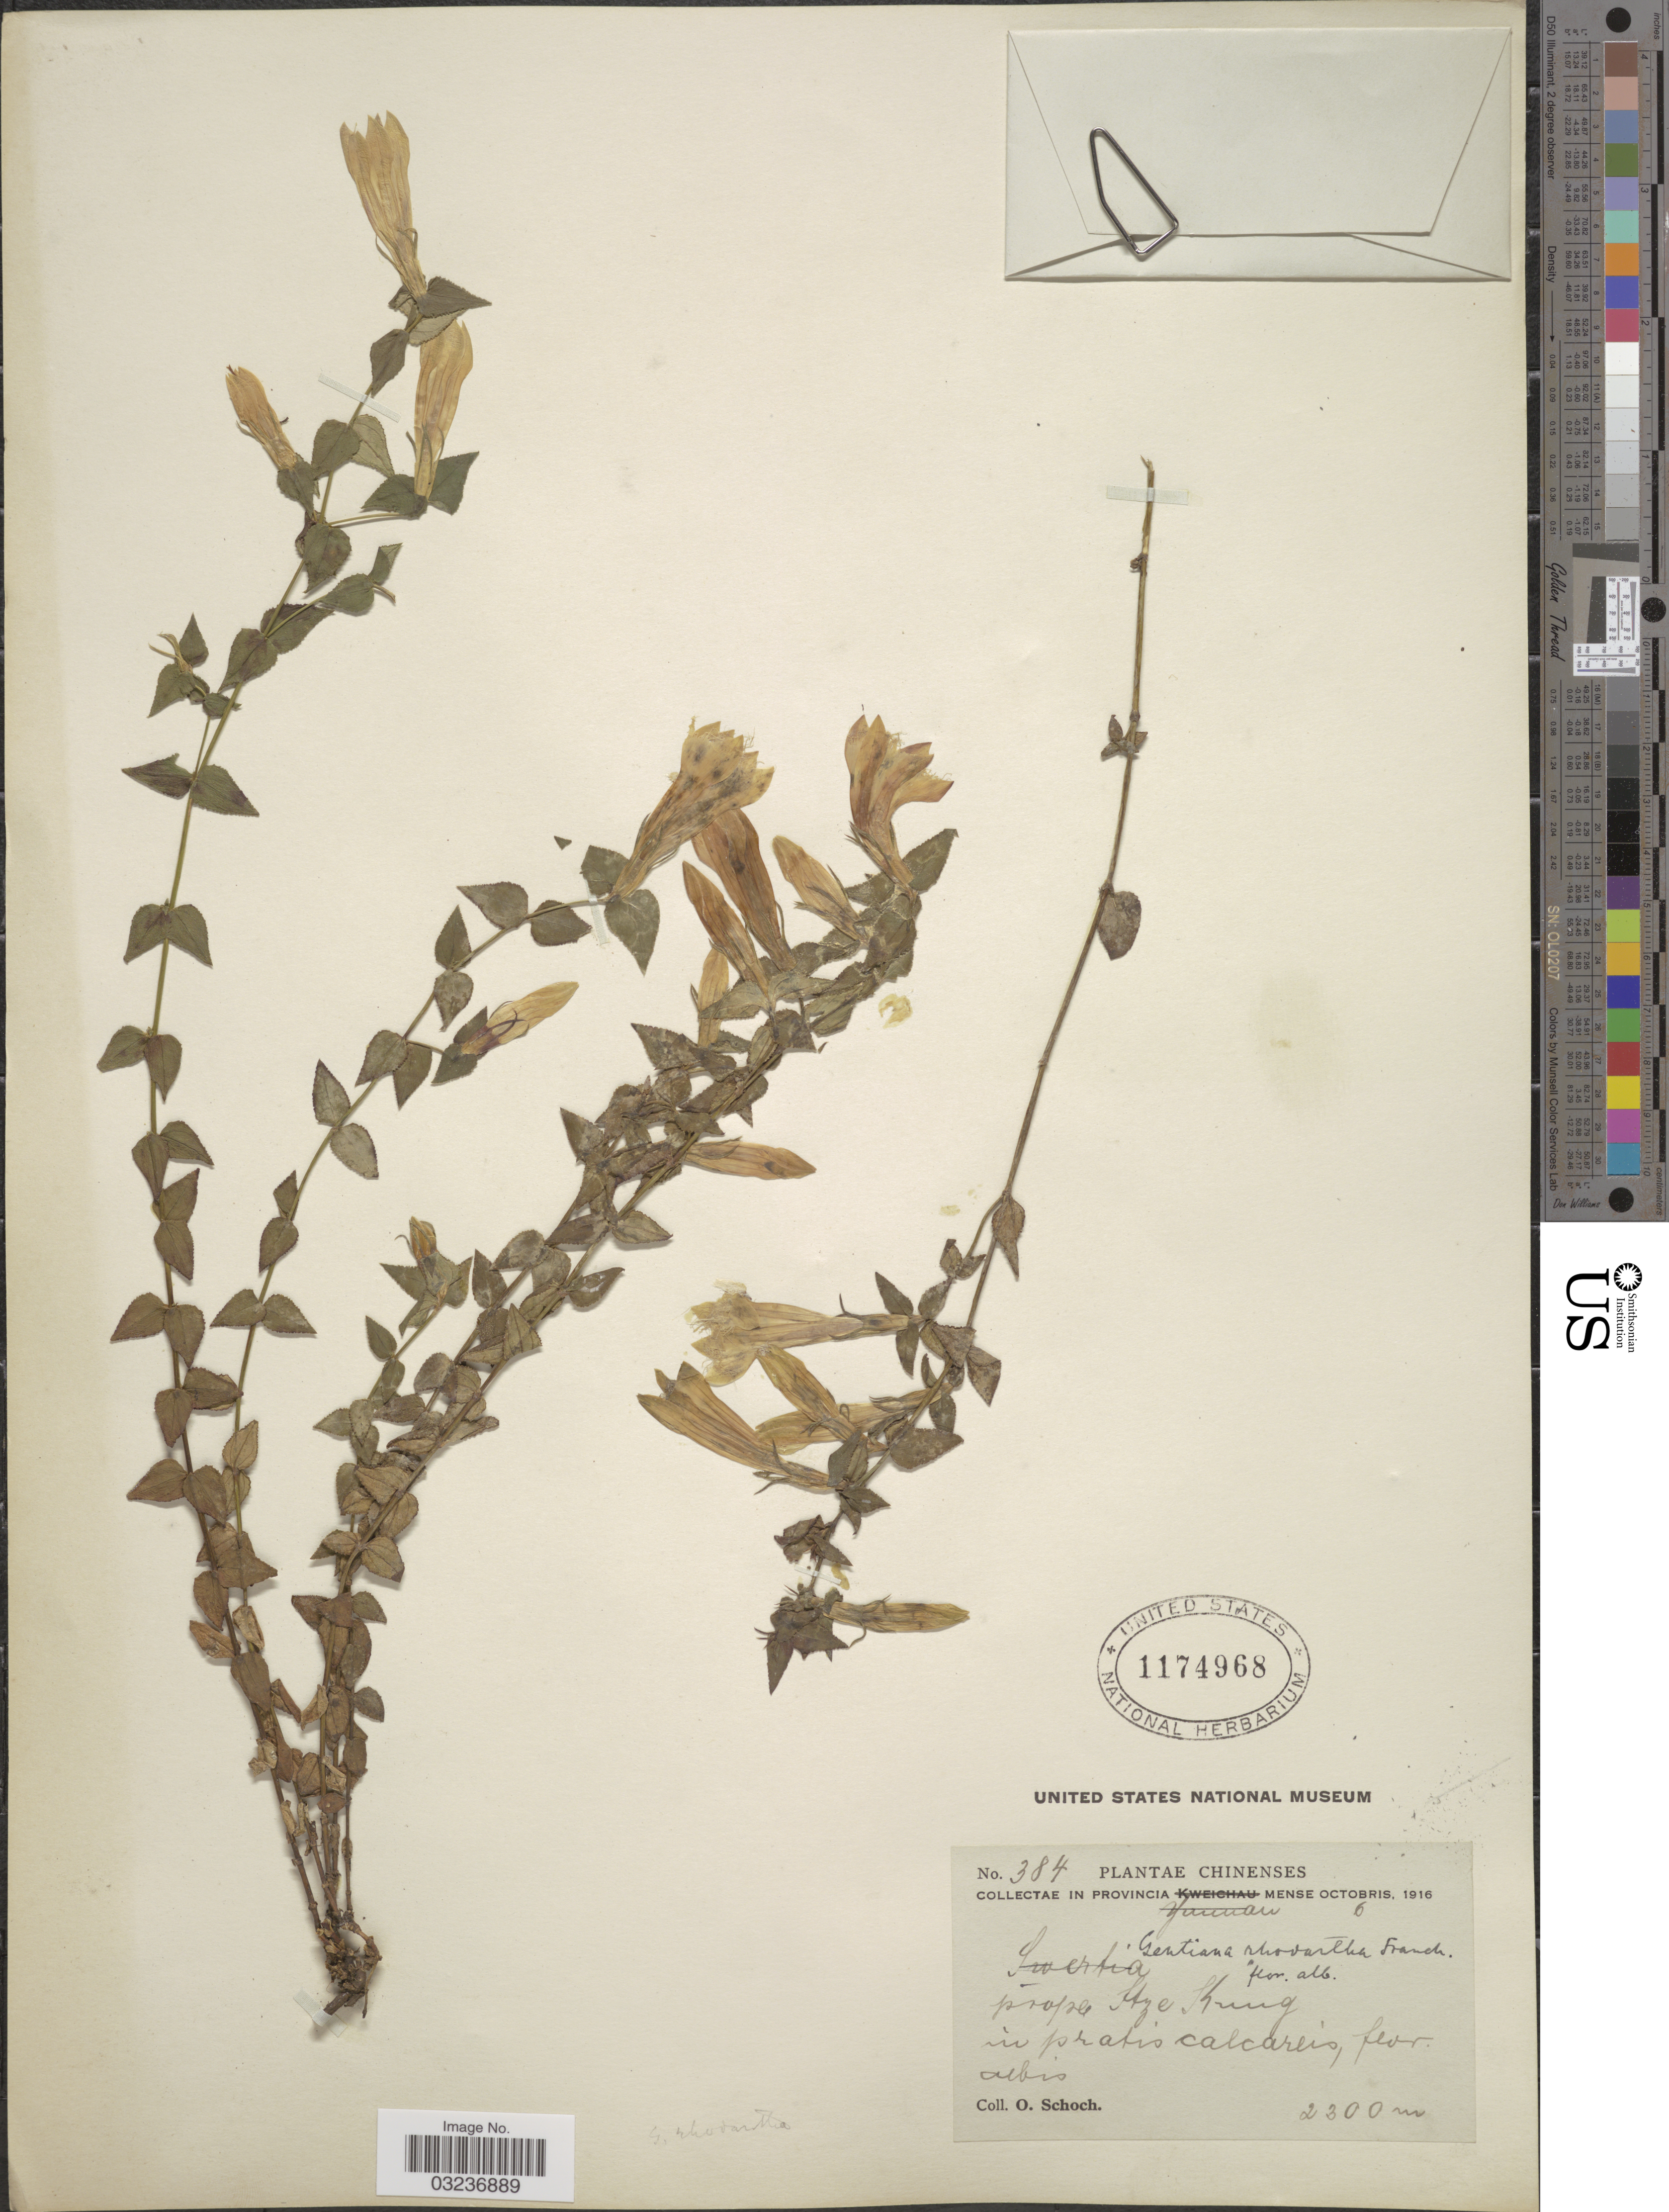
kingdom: Plantae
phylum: Tracheophyta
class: Magnoliopsida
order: Gentianales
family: Gentianaceae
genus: Gentiana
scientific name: Gentiana rhodantha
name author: Franch. ex Hemsl.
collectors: O. Schoch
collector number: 384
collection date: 1916-10-06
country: China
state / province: Yunnan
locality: Prope Stze [interpreted] Kung [interpreted], in pratis calcareis, fevr. albis.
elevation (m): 2300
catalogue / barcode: US 1174968